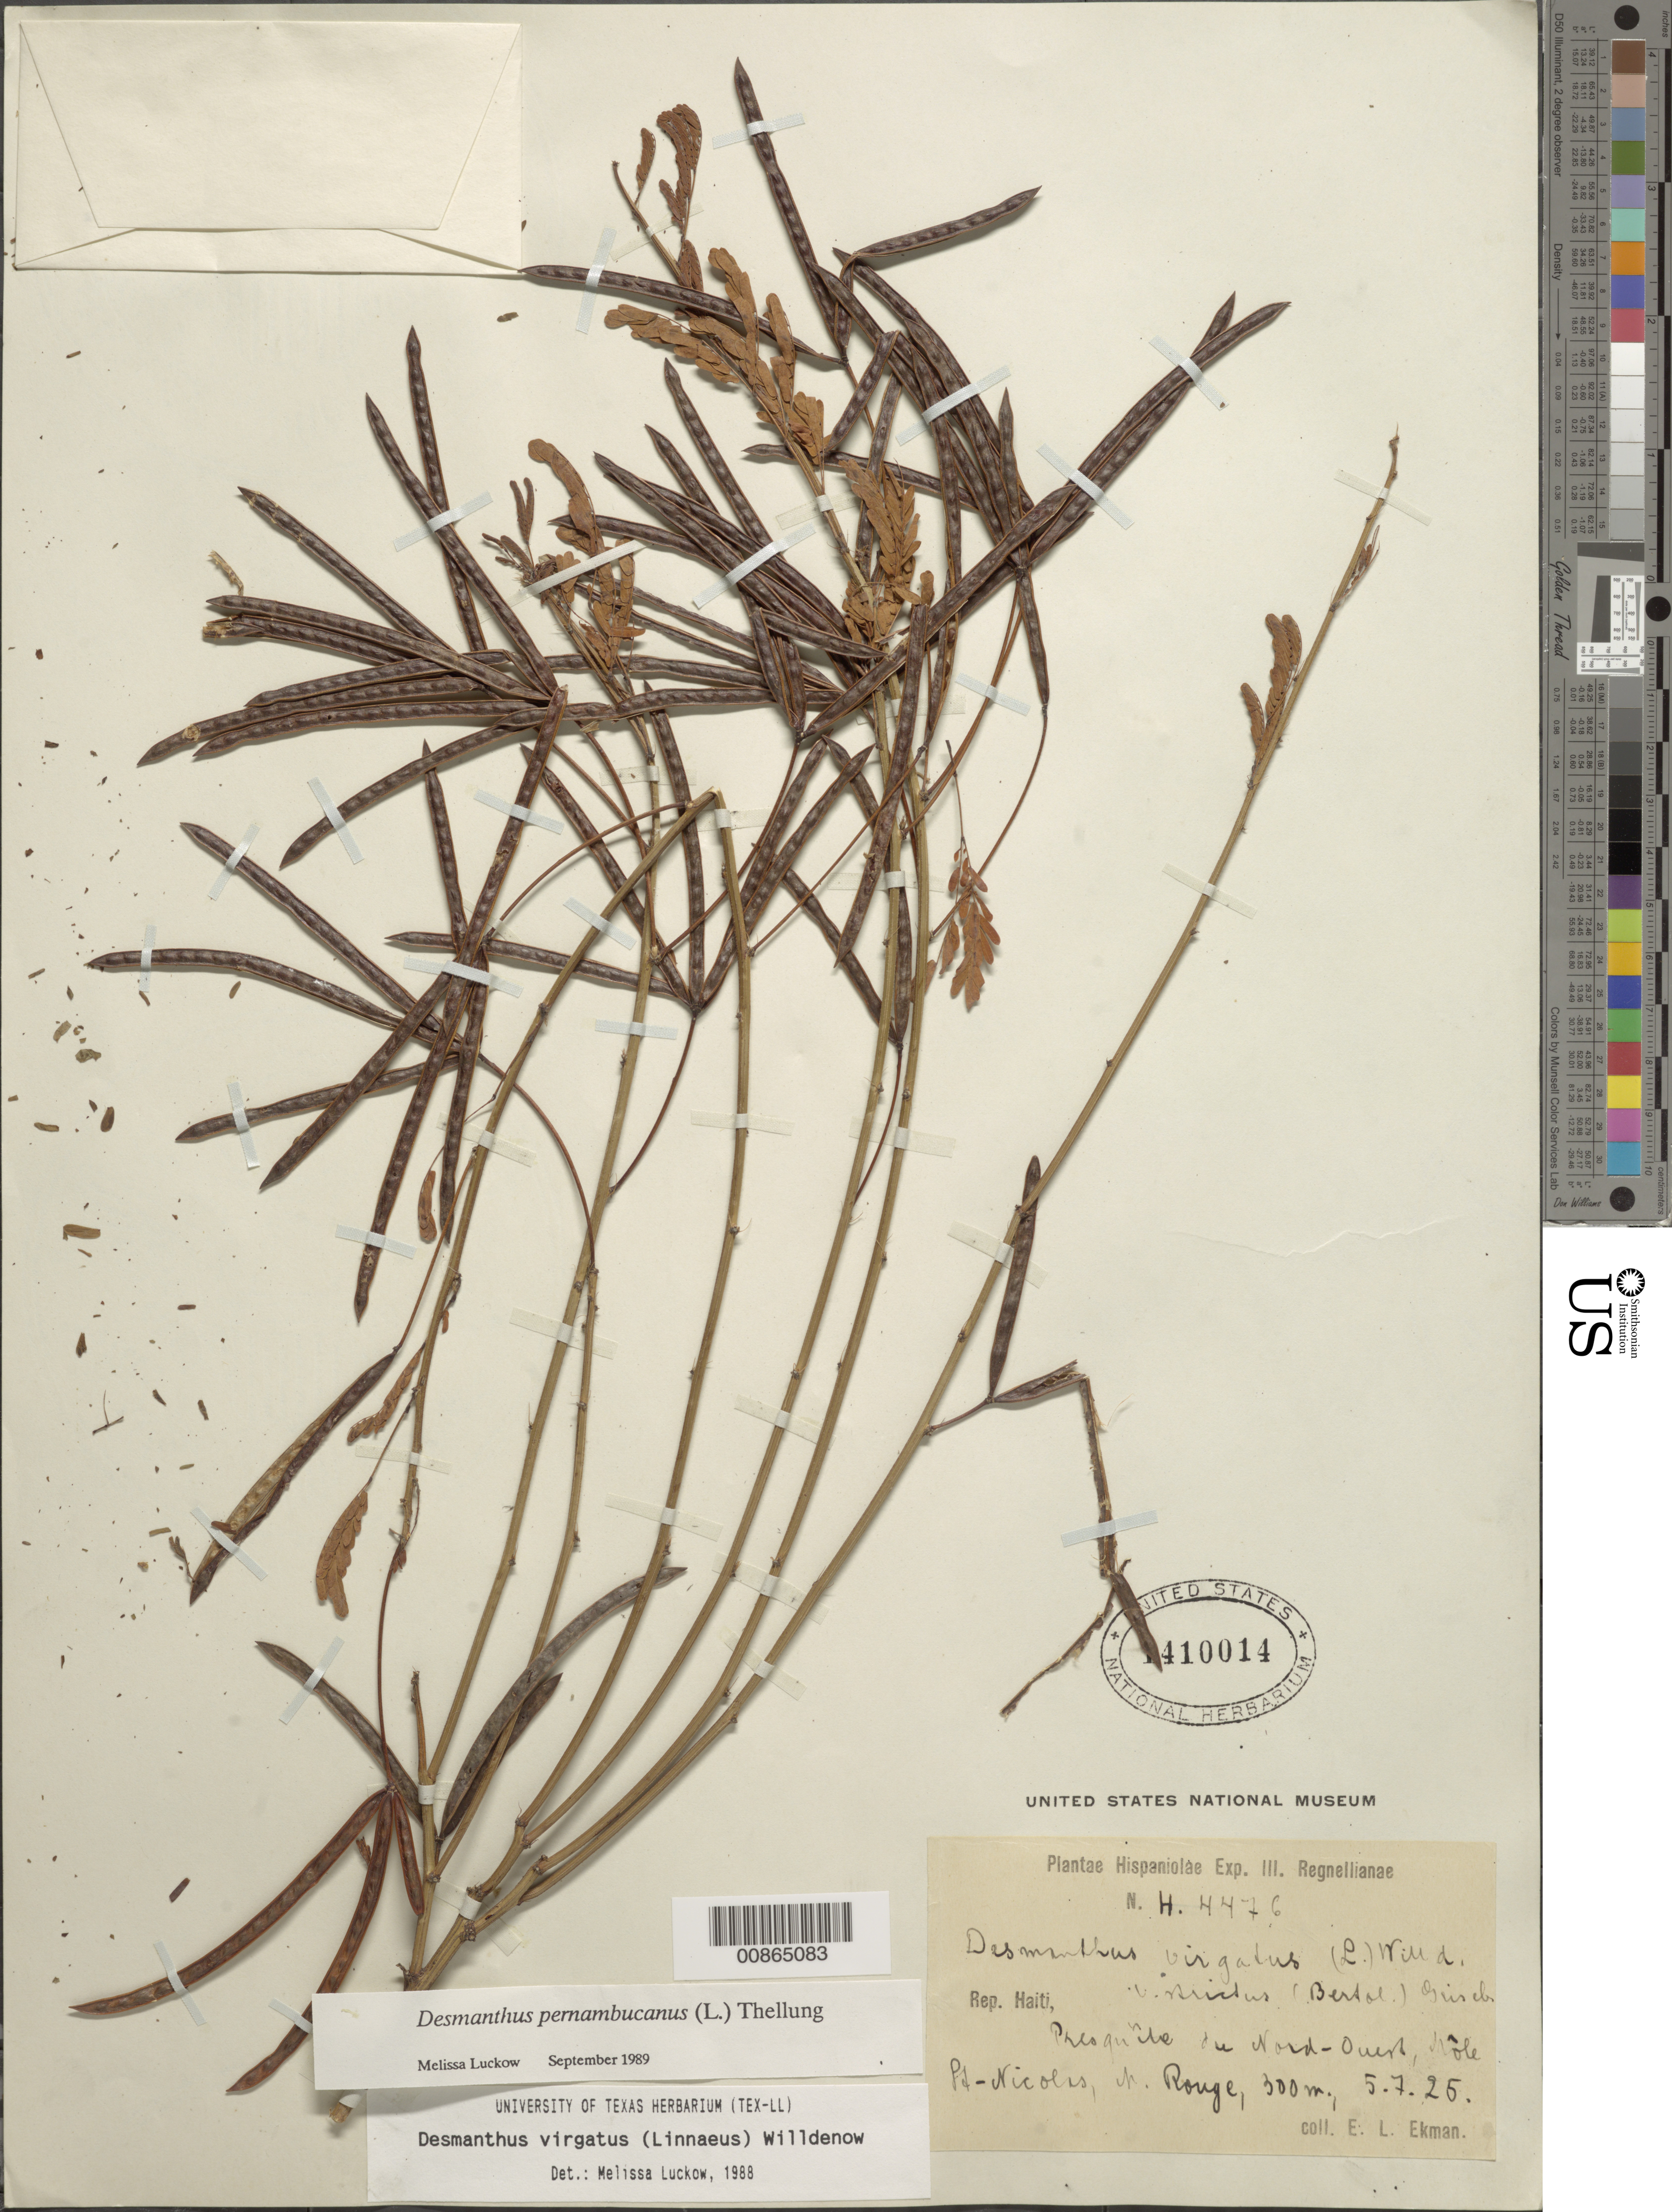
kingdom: Plantae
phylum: Tracheophyta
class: Magnoliopsida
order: Fabales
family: Fabaceae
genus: Desmanthus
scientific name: Desmanthus pernambucanus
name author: (L.) Thell.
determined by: Luckow, M. A.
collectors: E. L. Ekman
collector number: H 4476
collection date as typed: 05 Jul 1925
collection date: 1925-07-05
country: Haiti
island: Hispaniola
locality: Presqu'île du Nord-Ouest, Môle St-Nicolas, M. Rouge.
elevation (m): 300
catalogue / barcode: US 1410014